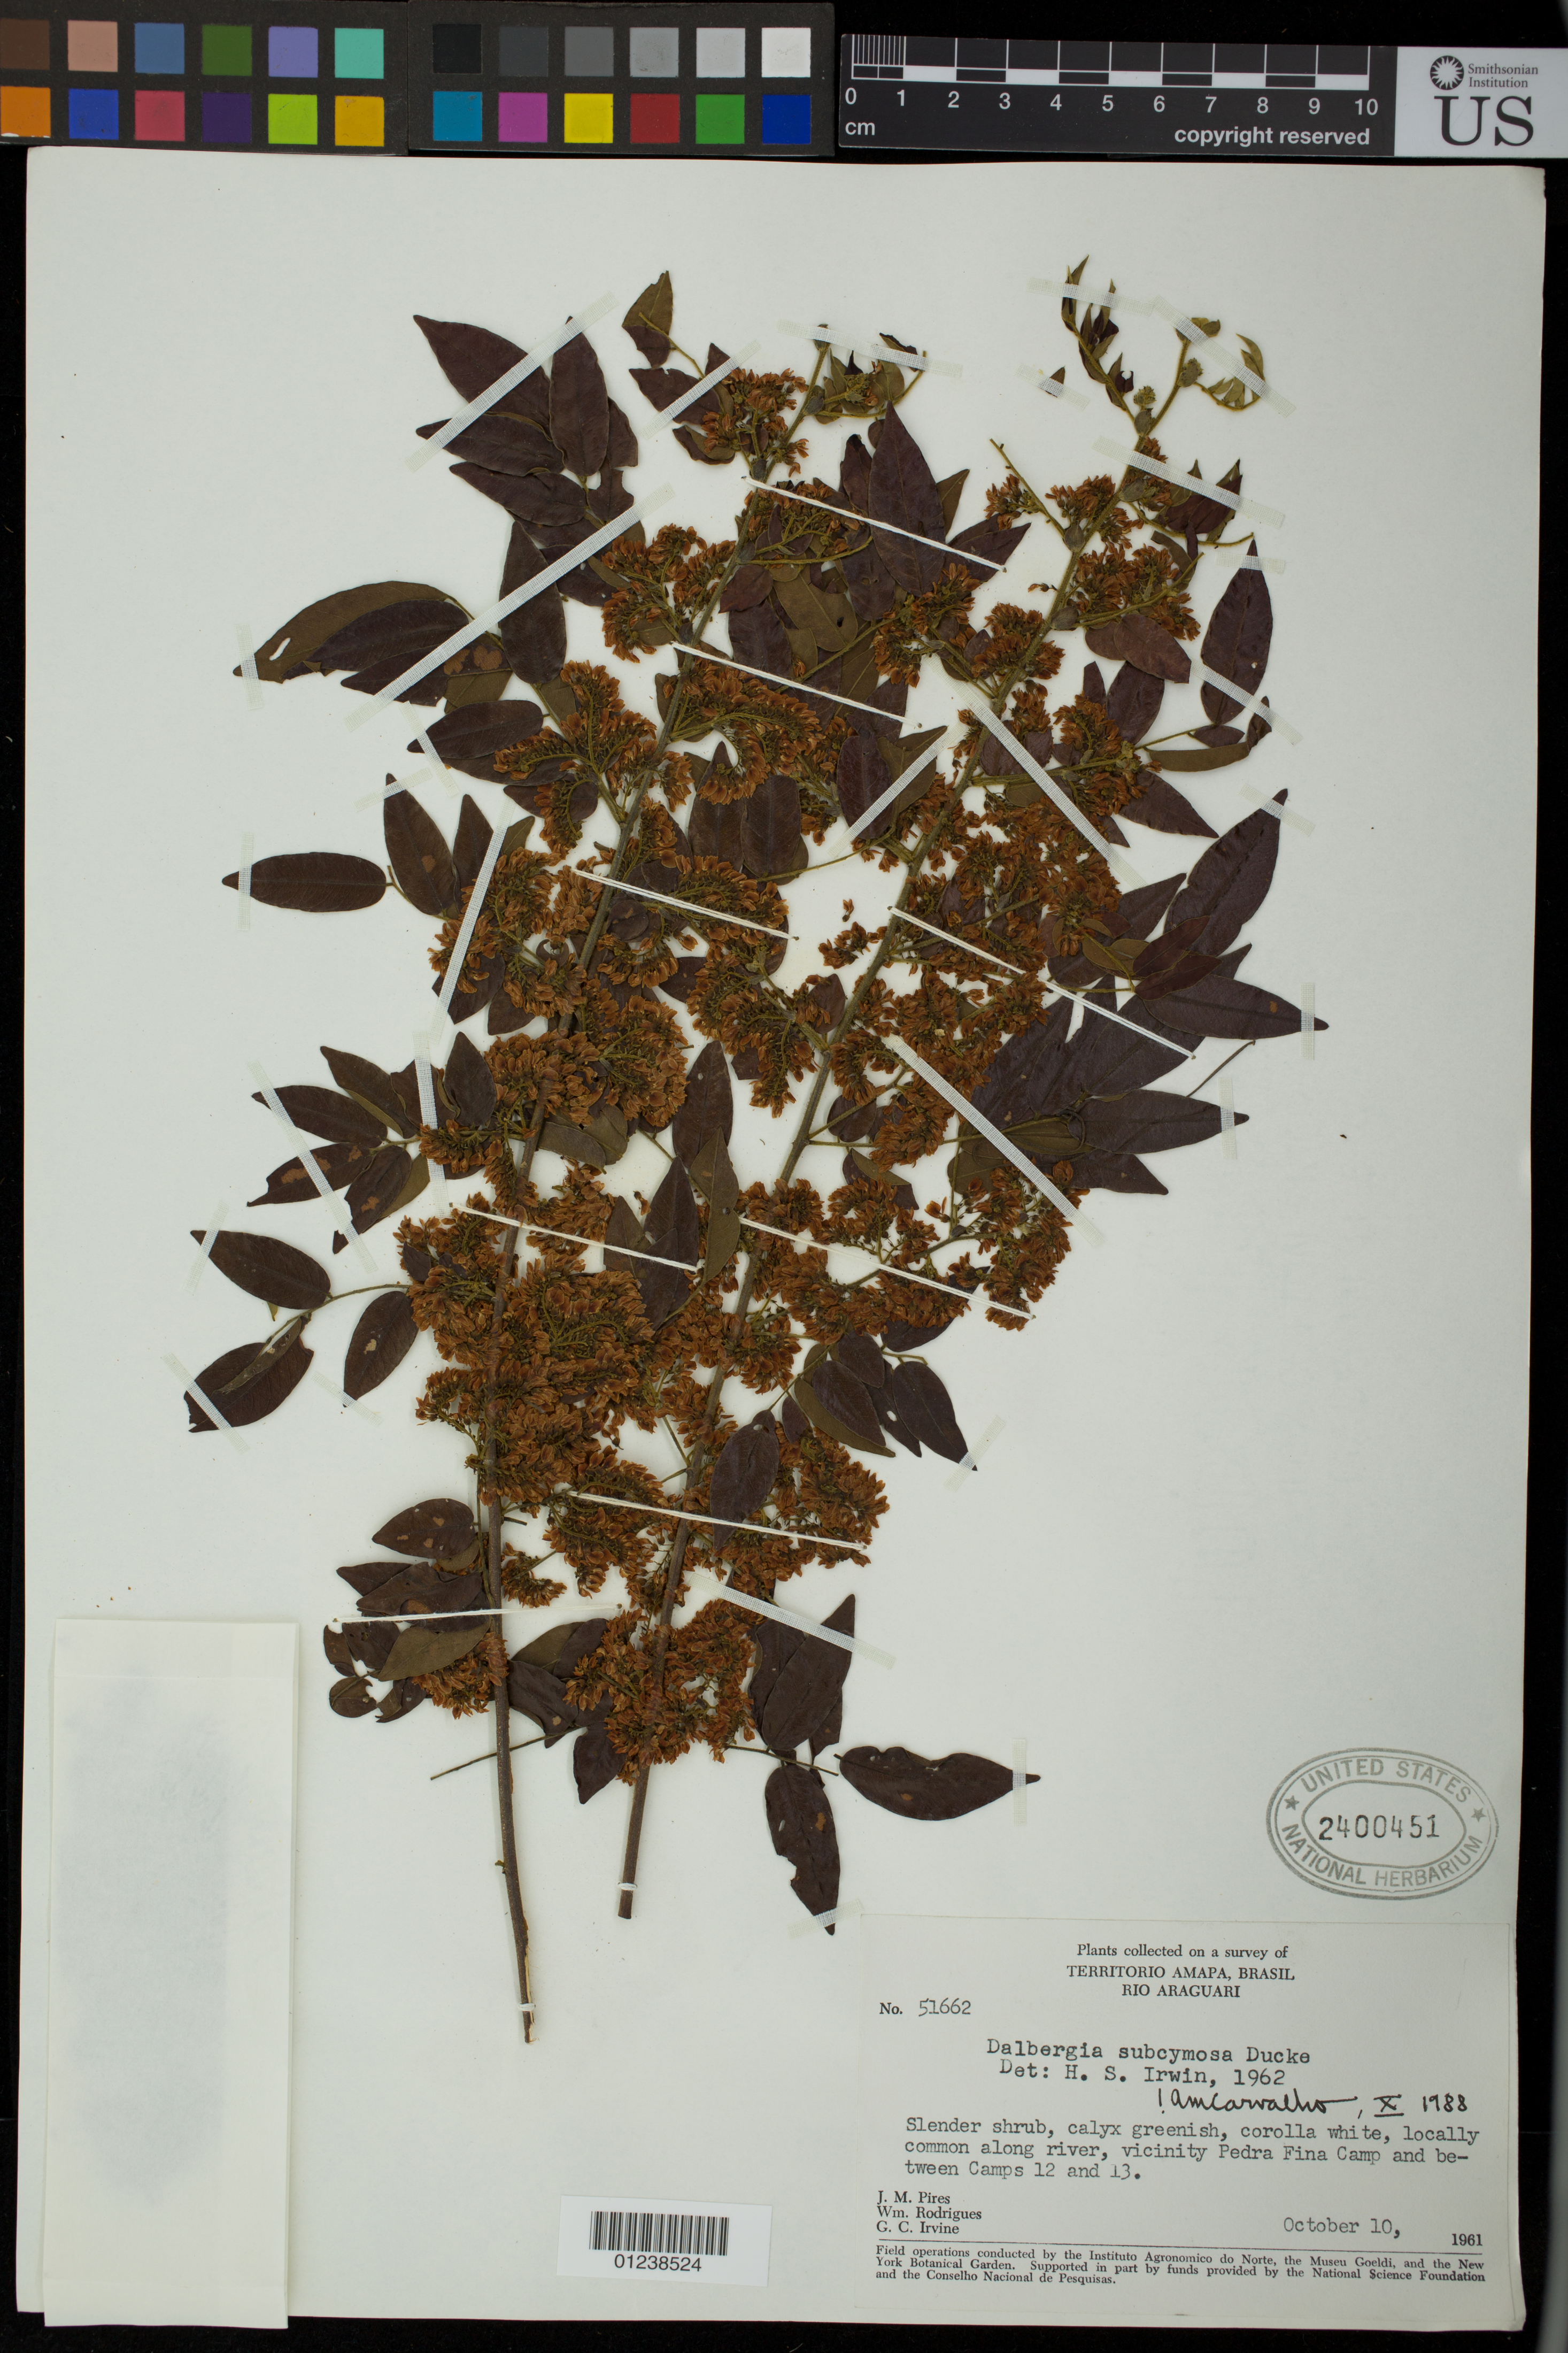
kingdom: Plantae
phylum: Tracheophyta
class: Magnoliopsida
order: Fabales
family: Fabaceae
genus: Dalbergia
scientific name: Dalbergia subcymosa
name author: Ducke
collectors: J. M. Pires, W. A. Rodrigues & G. Irvine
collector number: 51662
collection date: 1961-10-10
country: Brazil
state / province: Amapa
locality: Rio Araguari, vicinity Pedra Fina Camp and between Camps 12 and 13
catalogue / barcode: US 2400451